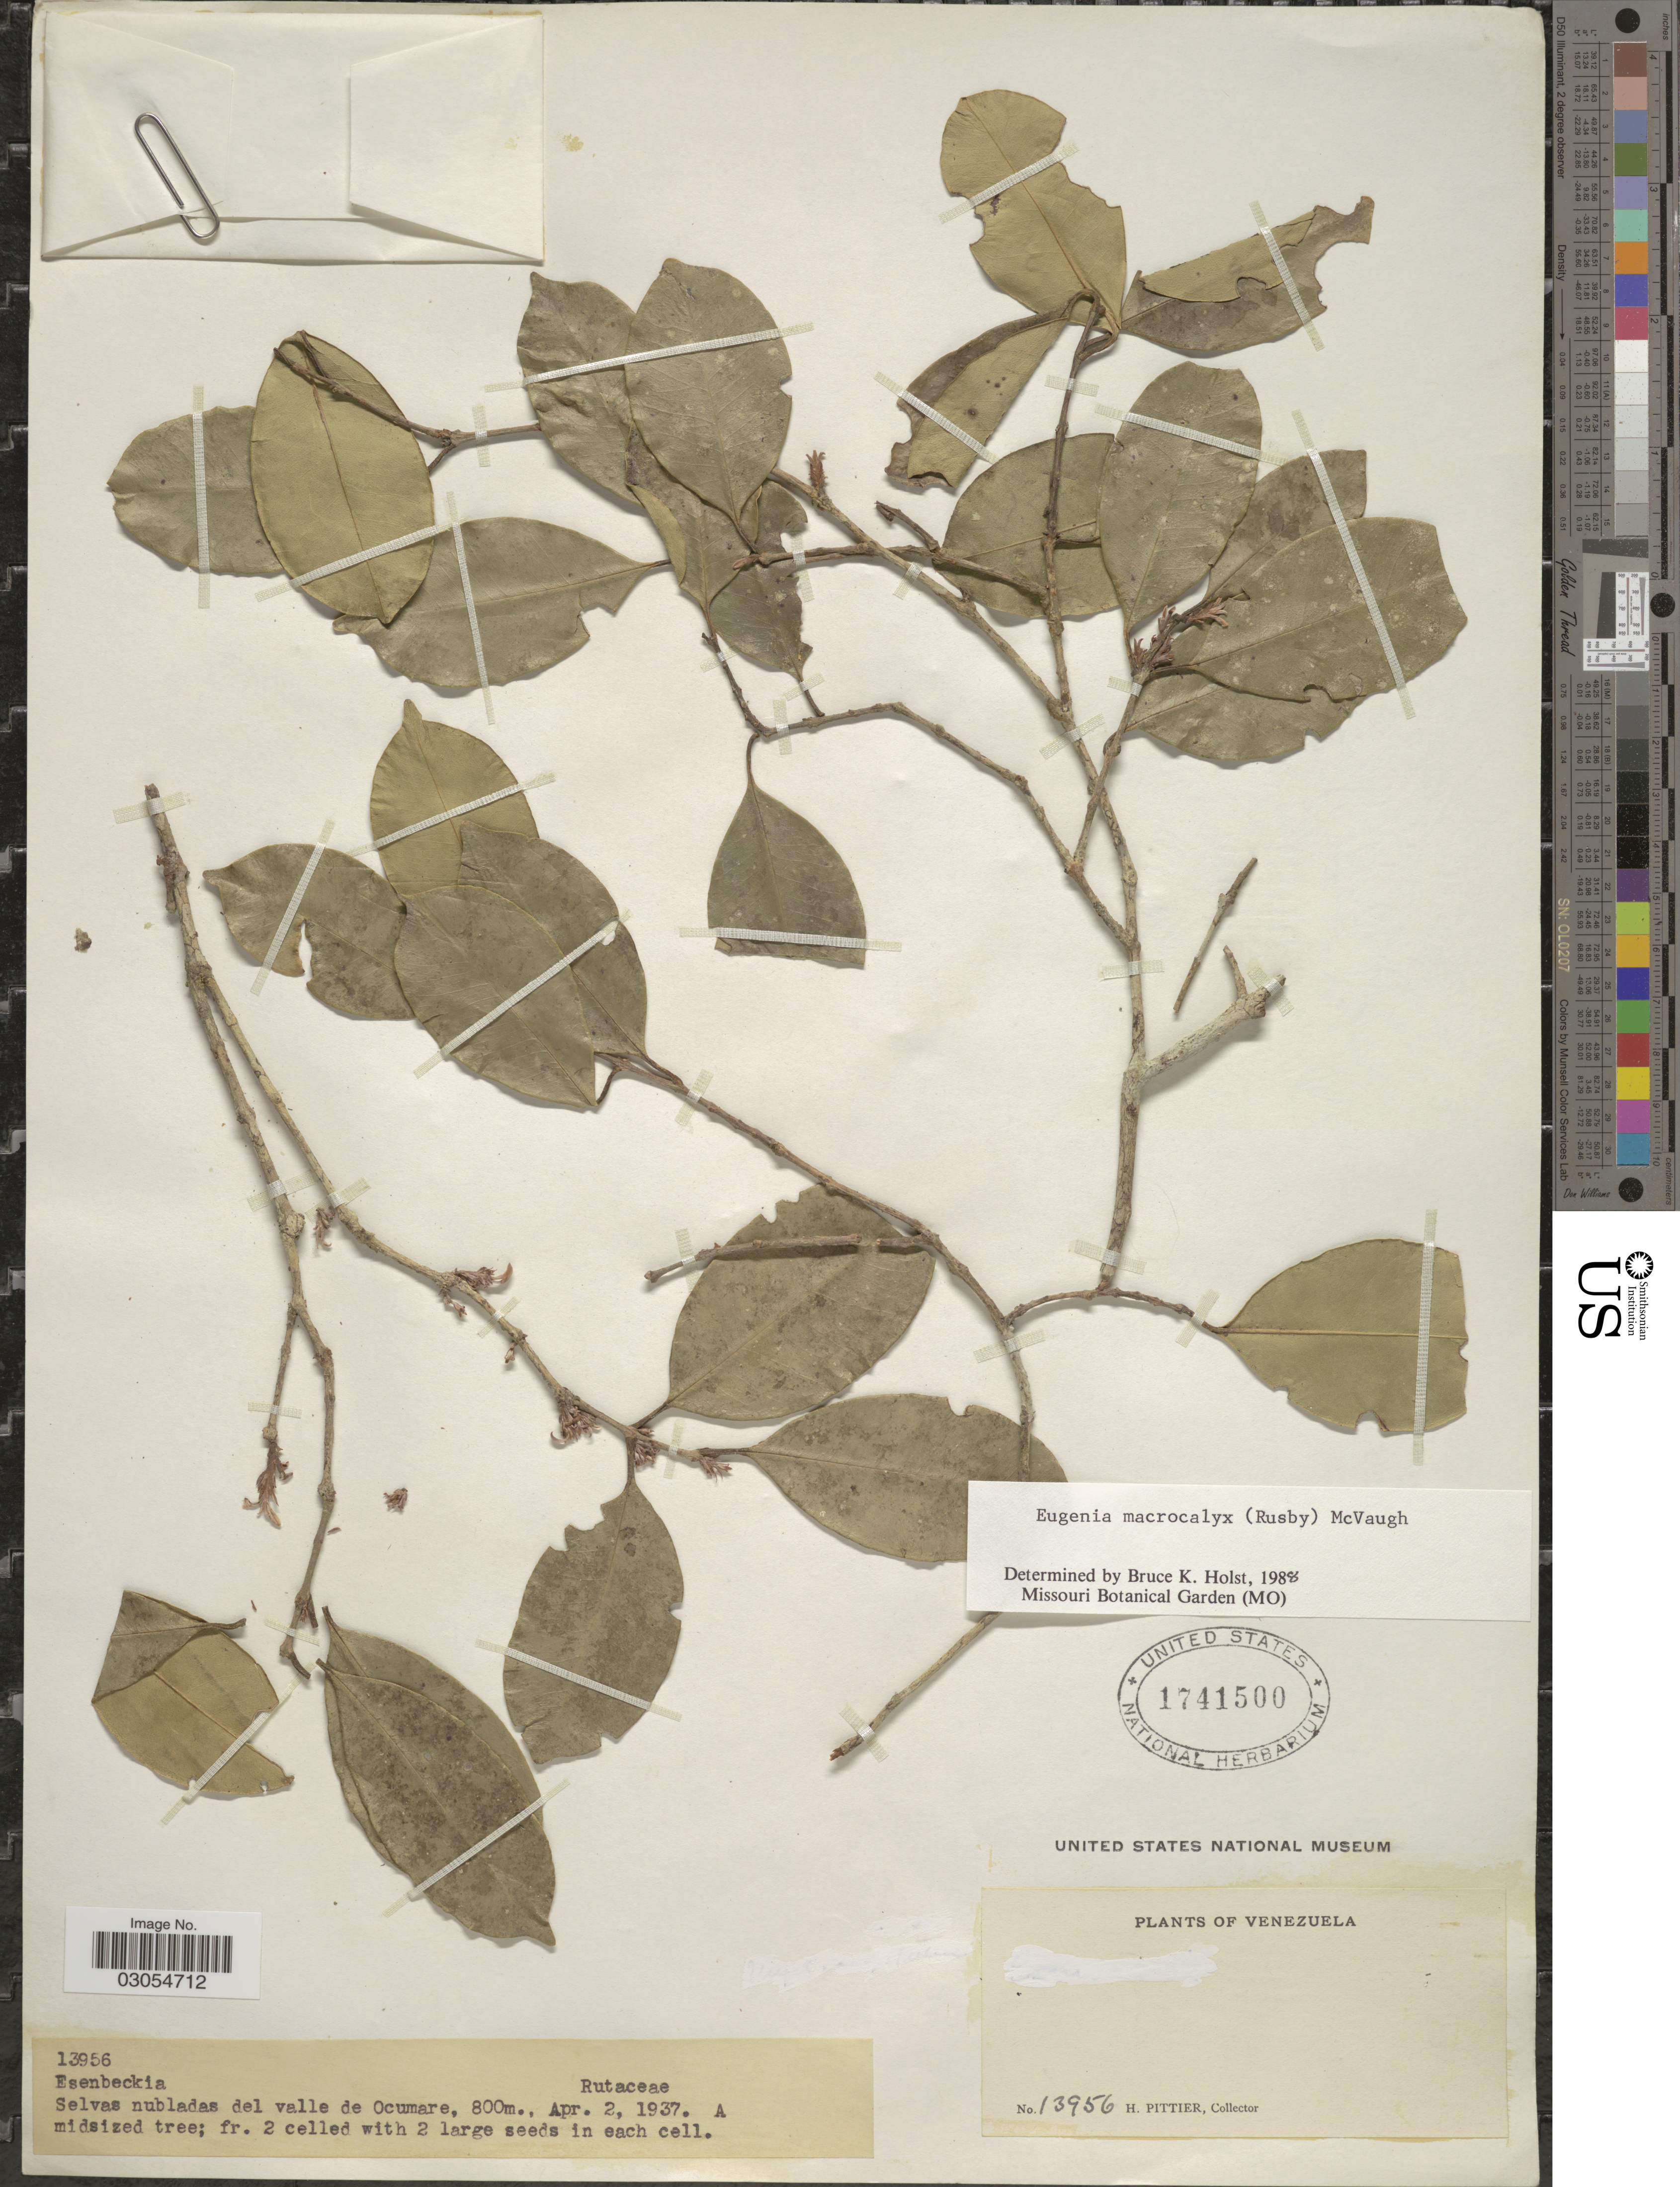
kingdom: Plantae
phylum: Tracheophyta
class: Magnoliopsida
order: Myrtales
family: Myrtaceae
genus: Eugenia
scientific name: Eugenia wentii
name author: Amshoff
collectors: H. F. Pittier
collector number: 13956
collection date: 1937-04-02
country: Venezuela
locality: Selvas nubladas del valle de Ocumare.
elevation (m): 800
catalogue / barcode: US 1741500